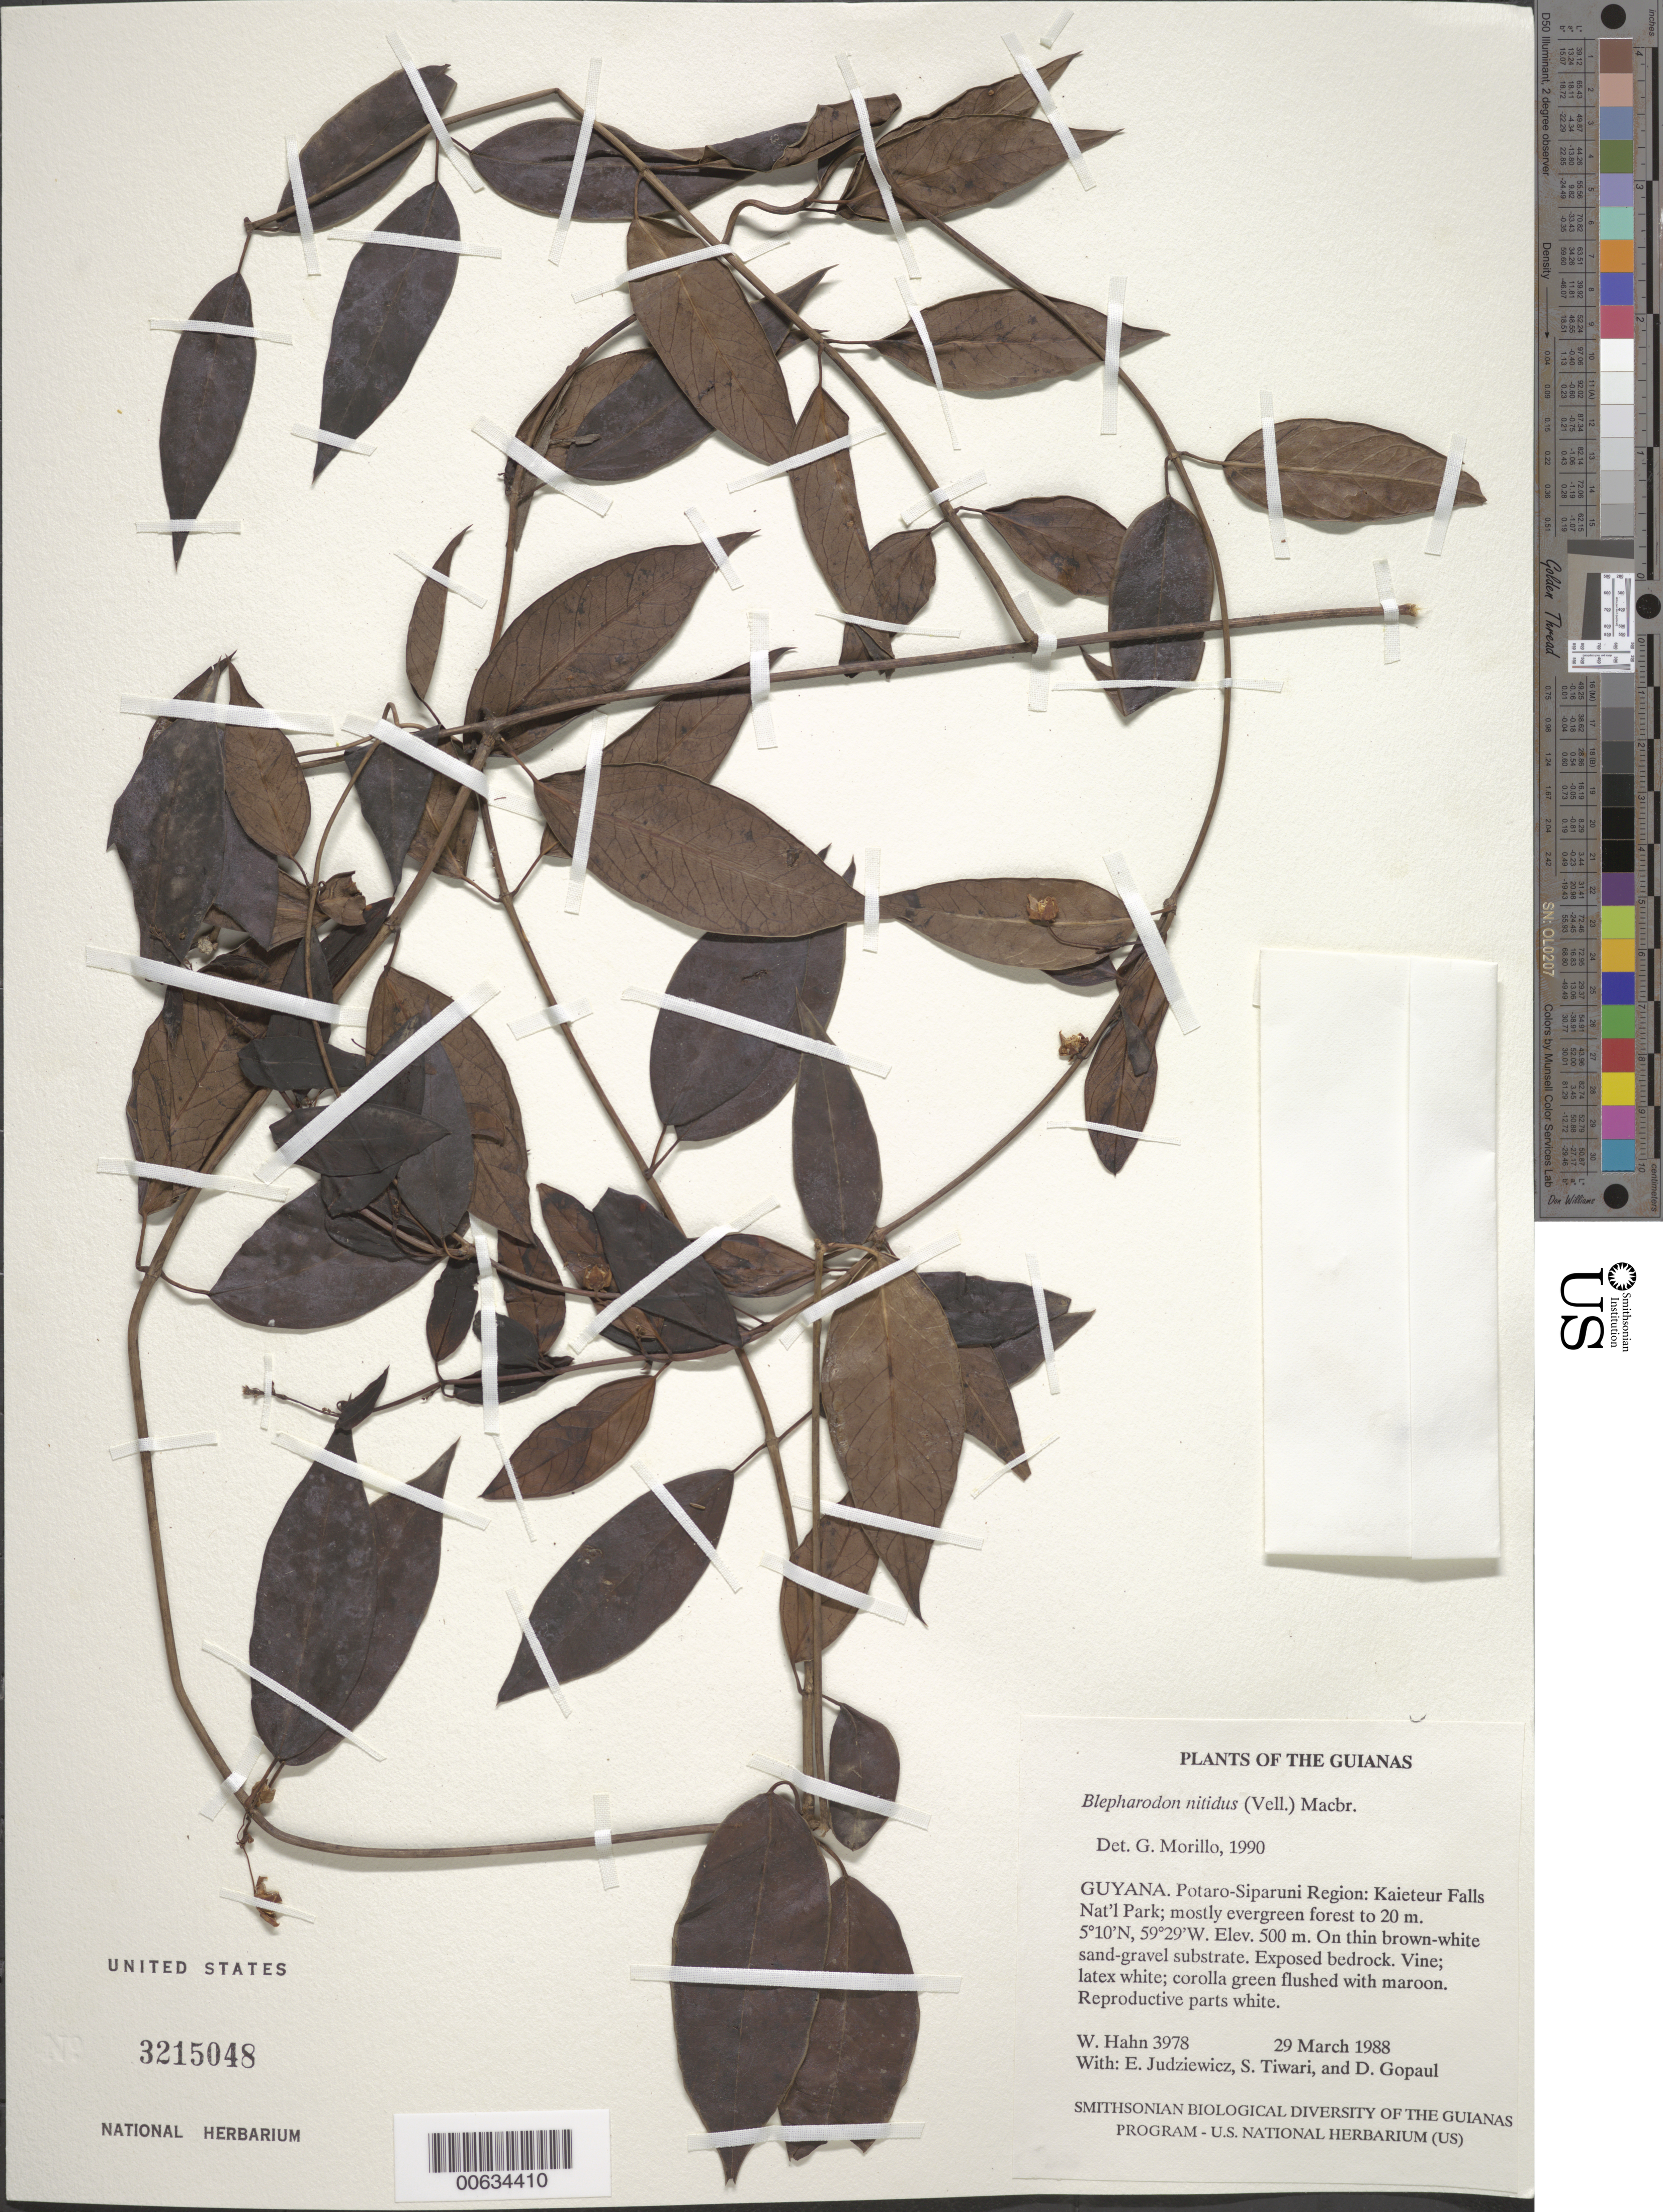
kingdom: Plantae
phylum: Tracheophyta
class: Magnoliopsida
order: Gentianales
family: Apocynaceae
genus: Blepharodon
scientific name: Blepharodon nitidus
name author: (Vell.) J.F. Macbr.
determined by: Morillo, G. N.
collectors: W. Hahn, E. J. Judziewicz, S. Tiwari & D. Gopaul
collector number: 3978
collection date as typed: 29 March 1988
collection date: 1988-03-29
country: Guyana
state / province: Potaro-Siparuni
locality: Kaieteur Falls National Park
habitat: Mostly evergreen forest to 20 m on thin brown-white sand-gravel substrate. Exposed bedrock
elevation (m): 500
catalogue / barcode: US 3215048